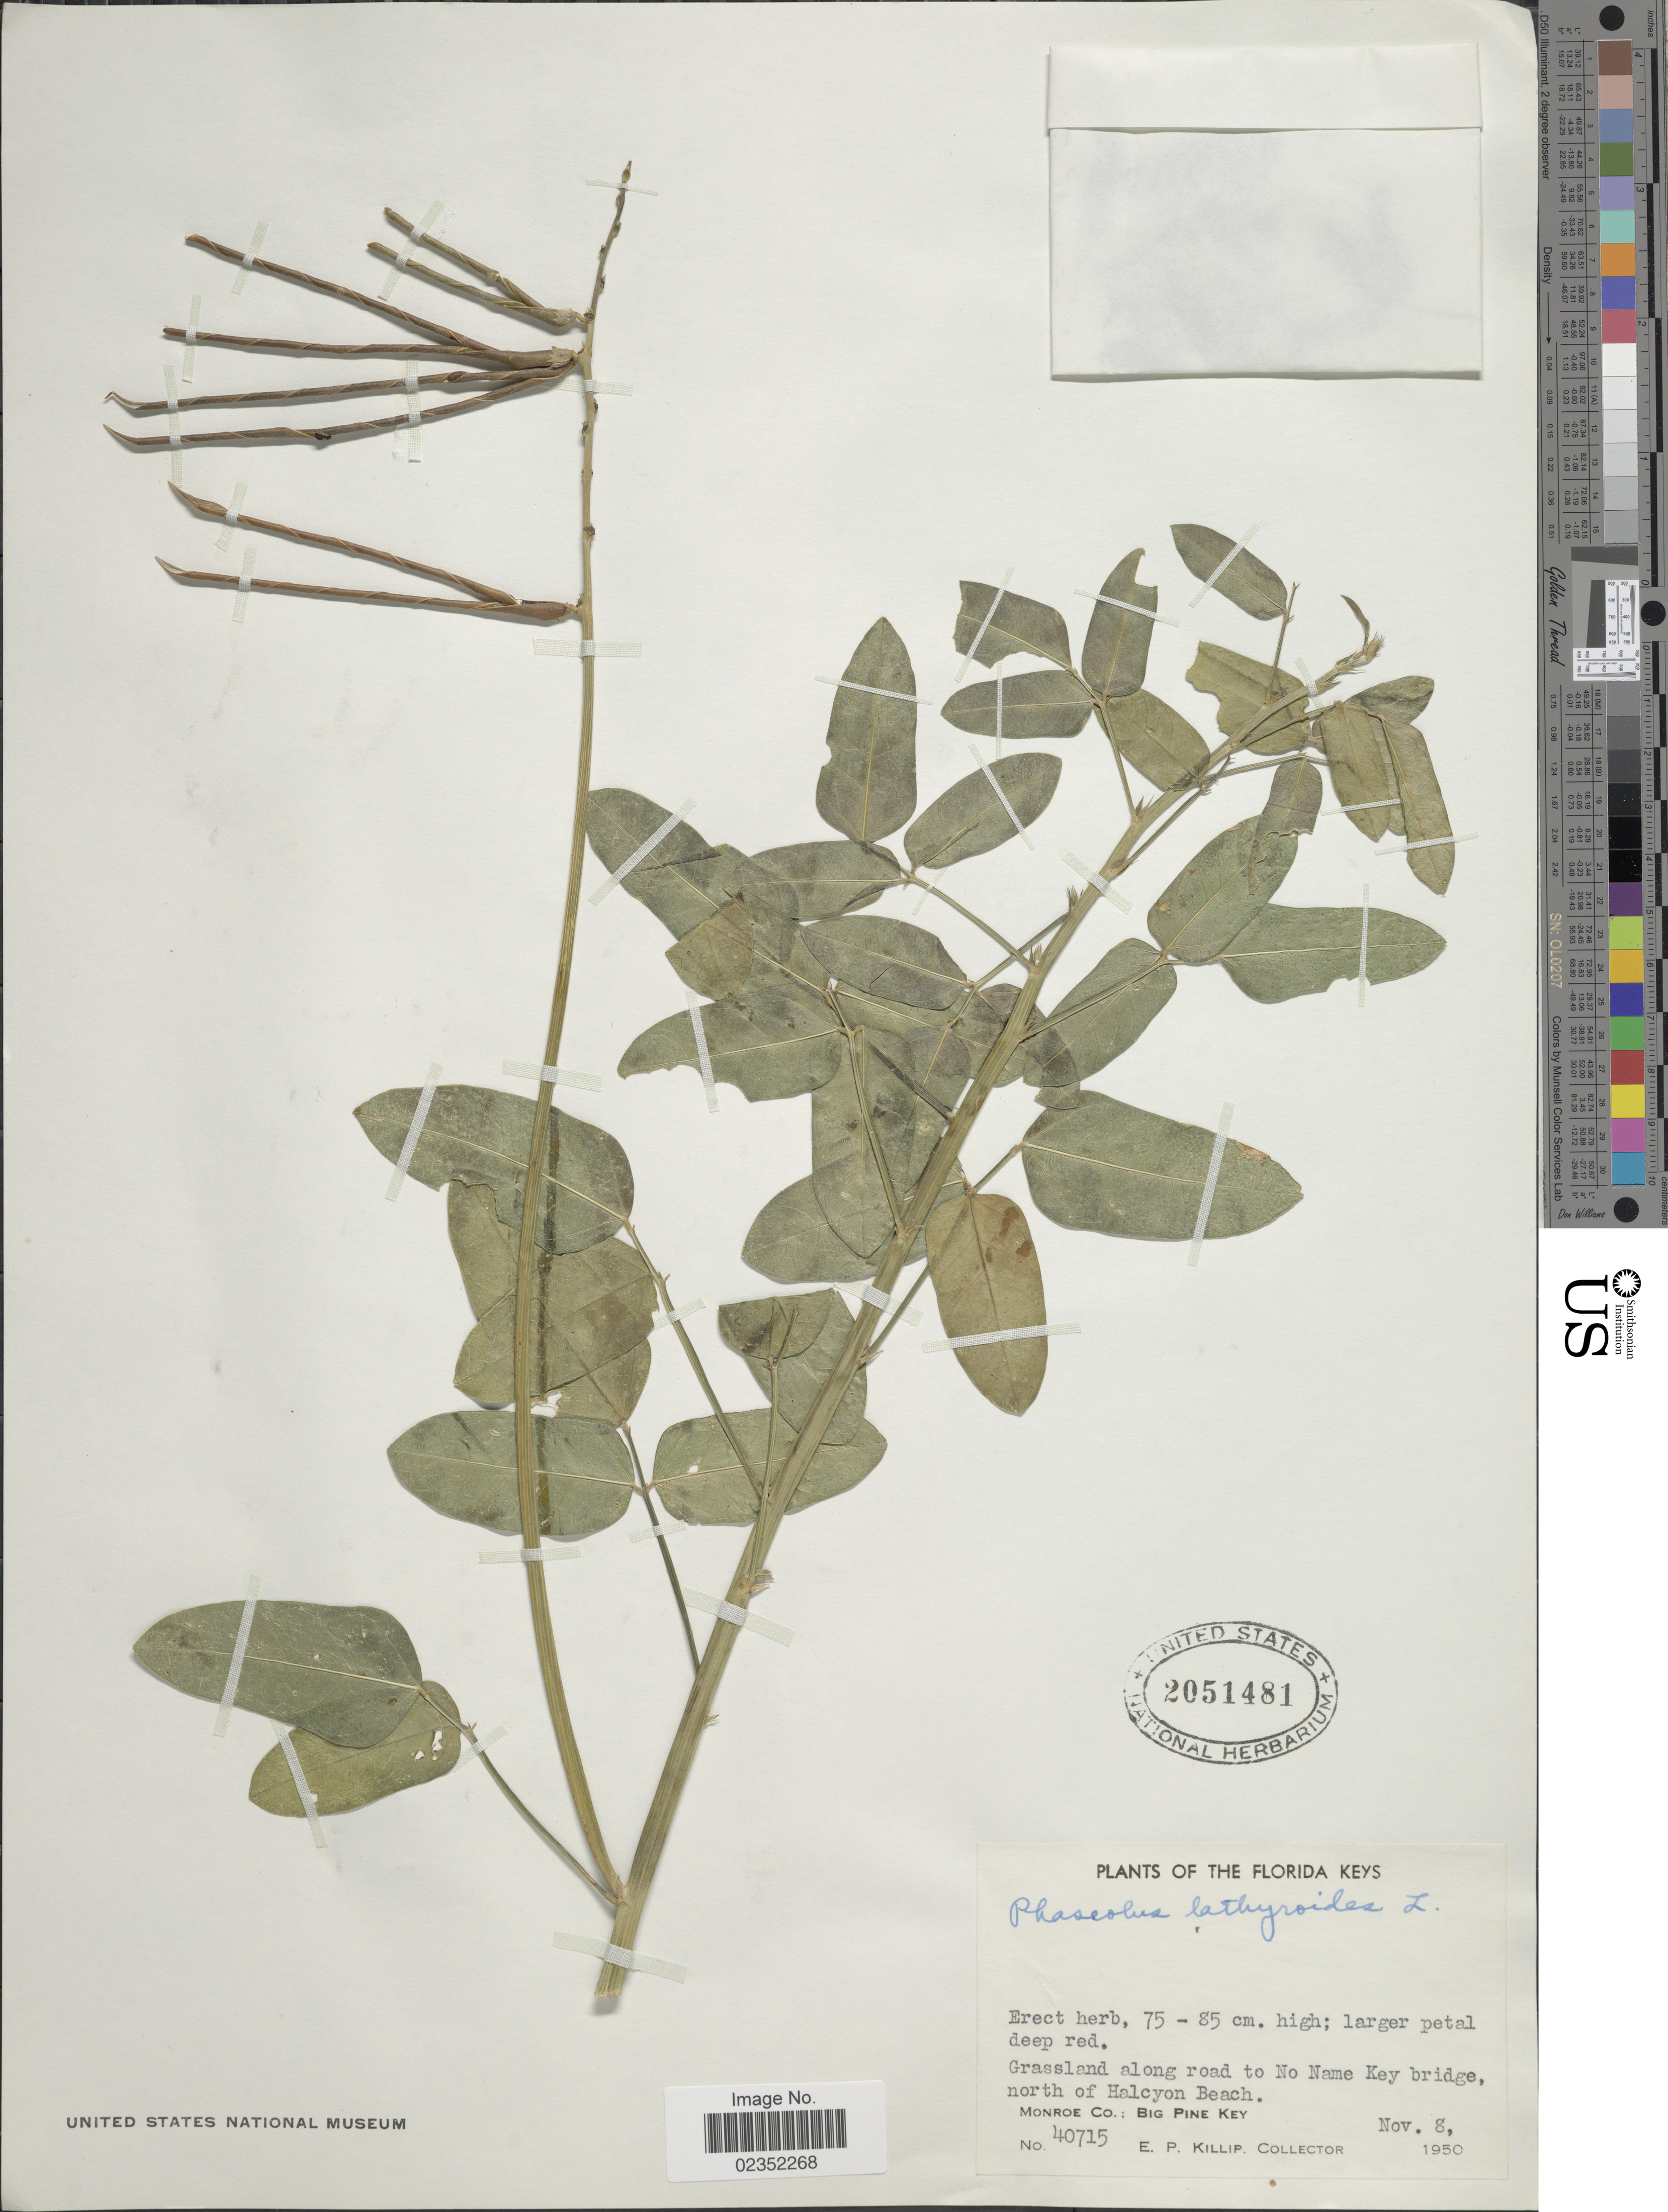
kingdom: Plantae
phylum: Tracheophyta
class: Magnoliopsida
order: Fabales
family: Fabaceae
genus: Macroptilium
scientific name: Macroptilium lathyroides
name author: (L.) Urb.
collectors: E. P. Killip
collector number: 40715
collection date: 1950-11-08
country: United States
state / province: Florida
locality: Florida Keys. Grassland along road to No Name Key bridge, north of Halcyon Beach. Monroe Co.: Big Pine Key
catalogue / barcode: US 2051481